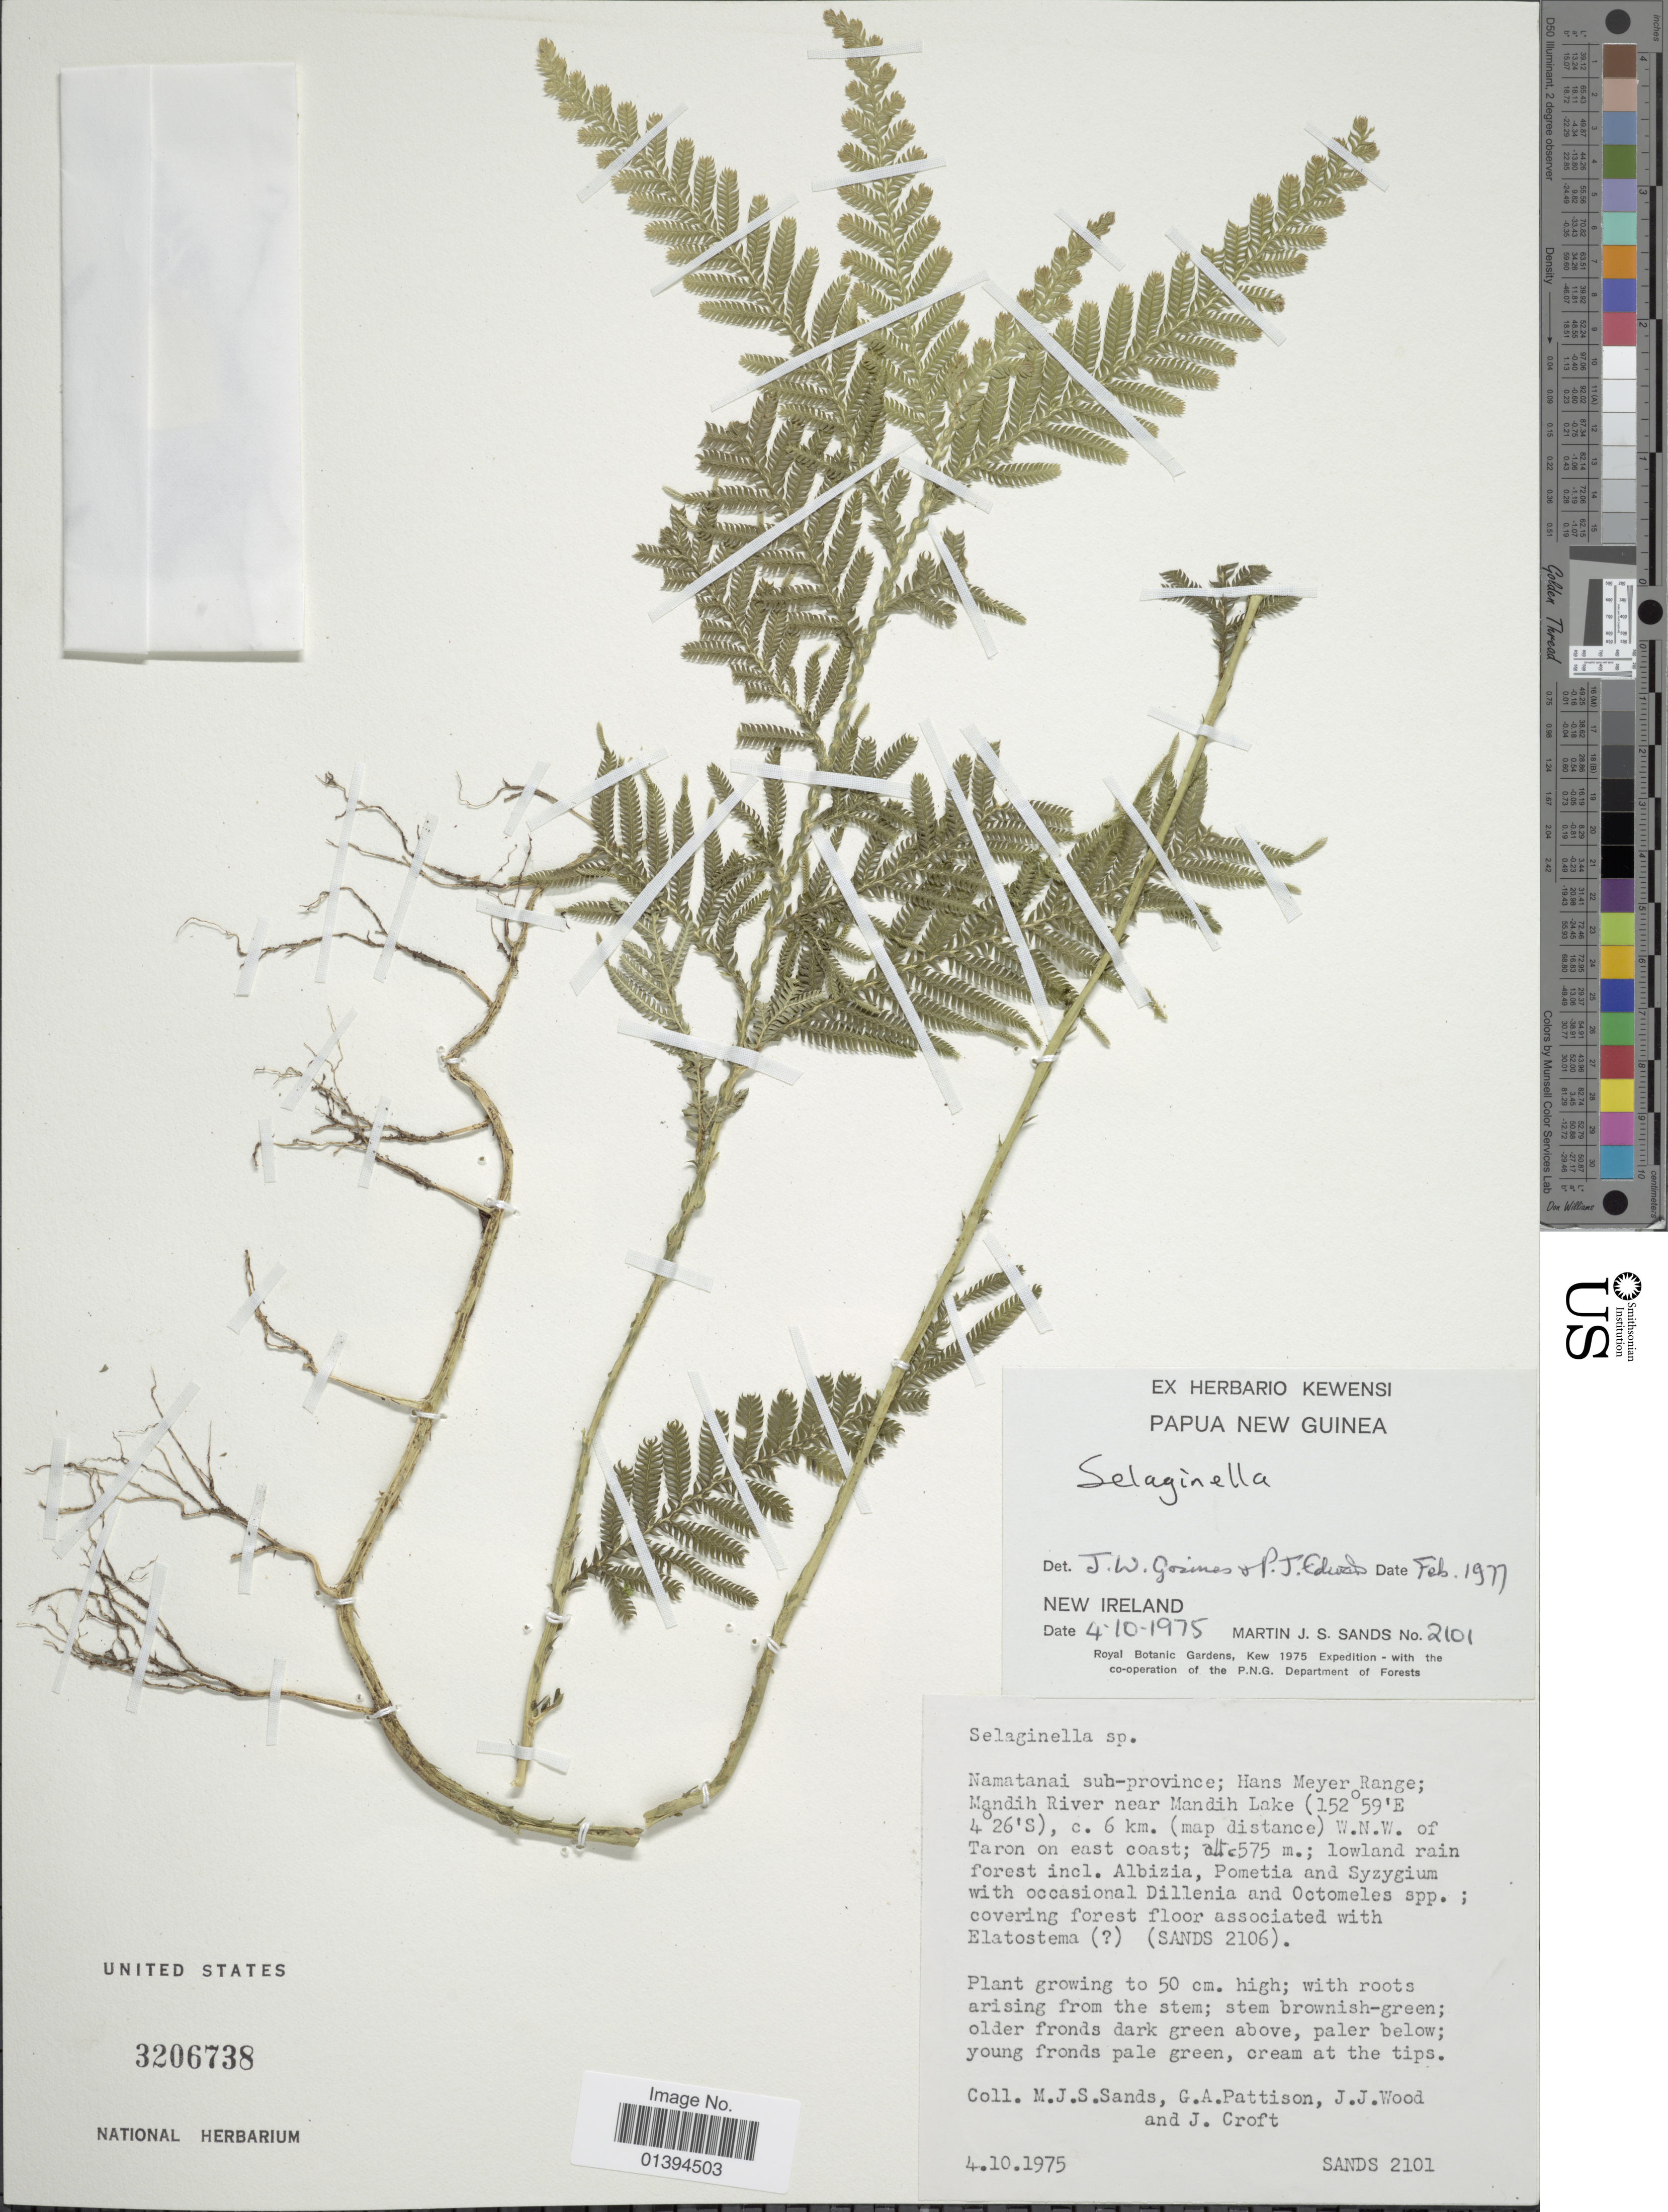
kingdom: Plantae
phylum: Tracheophyta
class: Lycopodiopsida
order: Selaginellales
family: Selaginellaceae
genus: Selaginella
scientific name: Selaginella sp.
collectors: M. Sands, G. Pattison, J. Wood & J. Croft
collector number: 2101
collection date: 1975-10-04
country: Papua New Guinea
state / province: New Ireland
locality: Namatanai sub-province; Hans Meyer Range; Mandih River near Mandih Lake, c. 6 km (map distance) W.N.W. of Taron on east coast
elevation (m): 575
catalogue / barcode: US 3206738